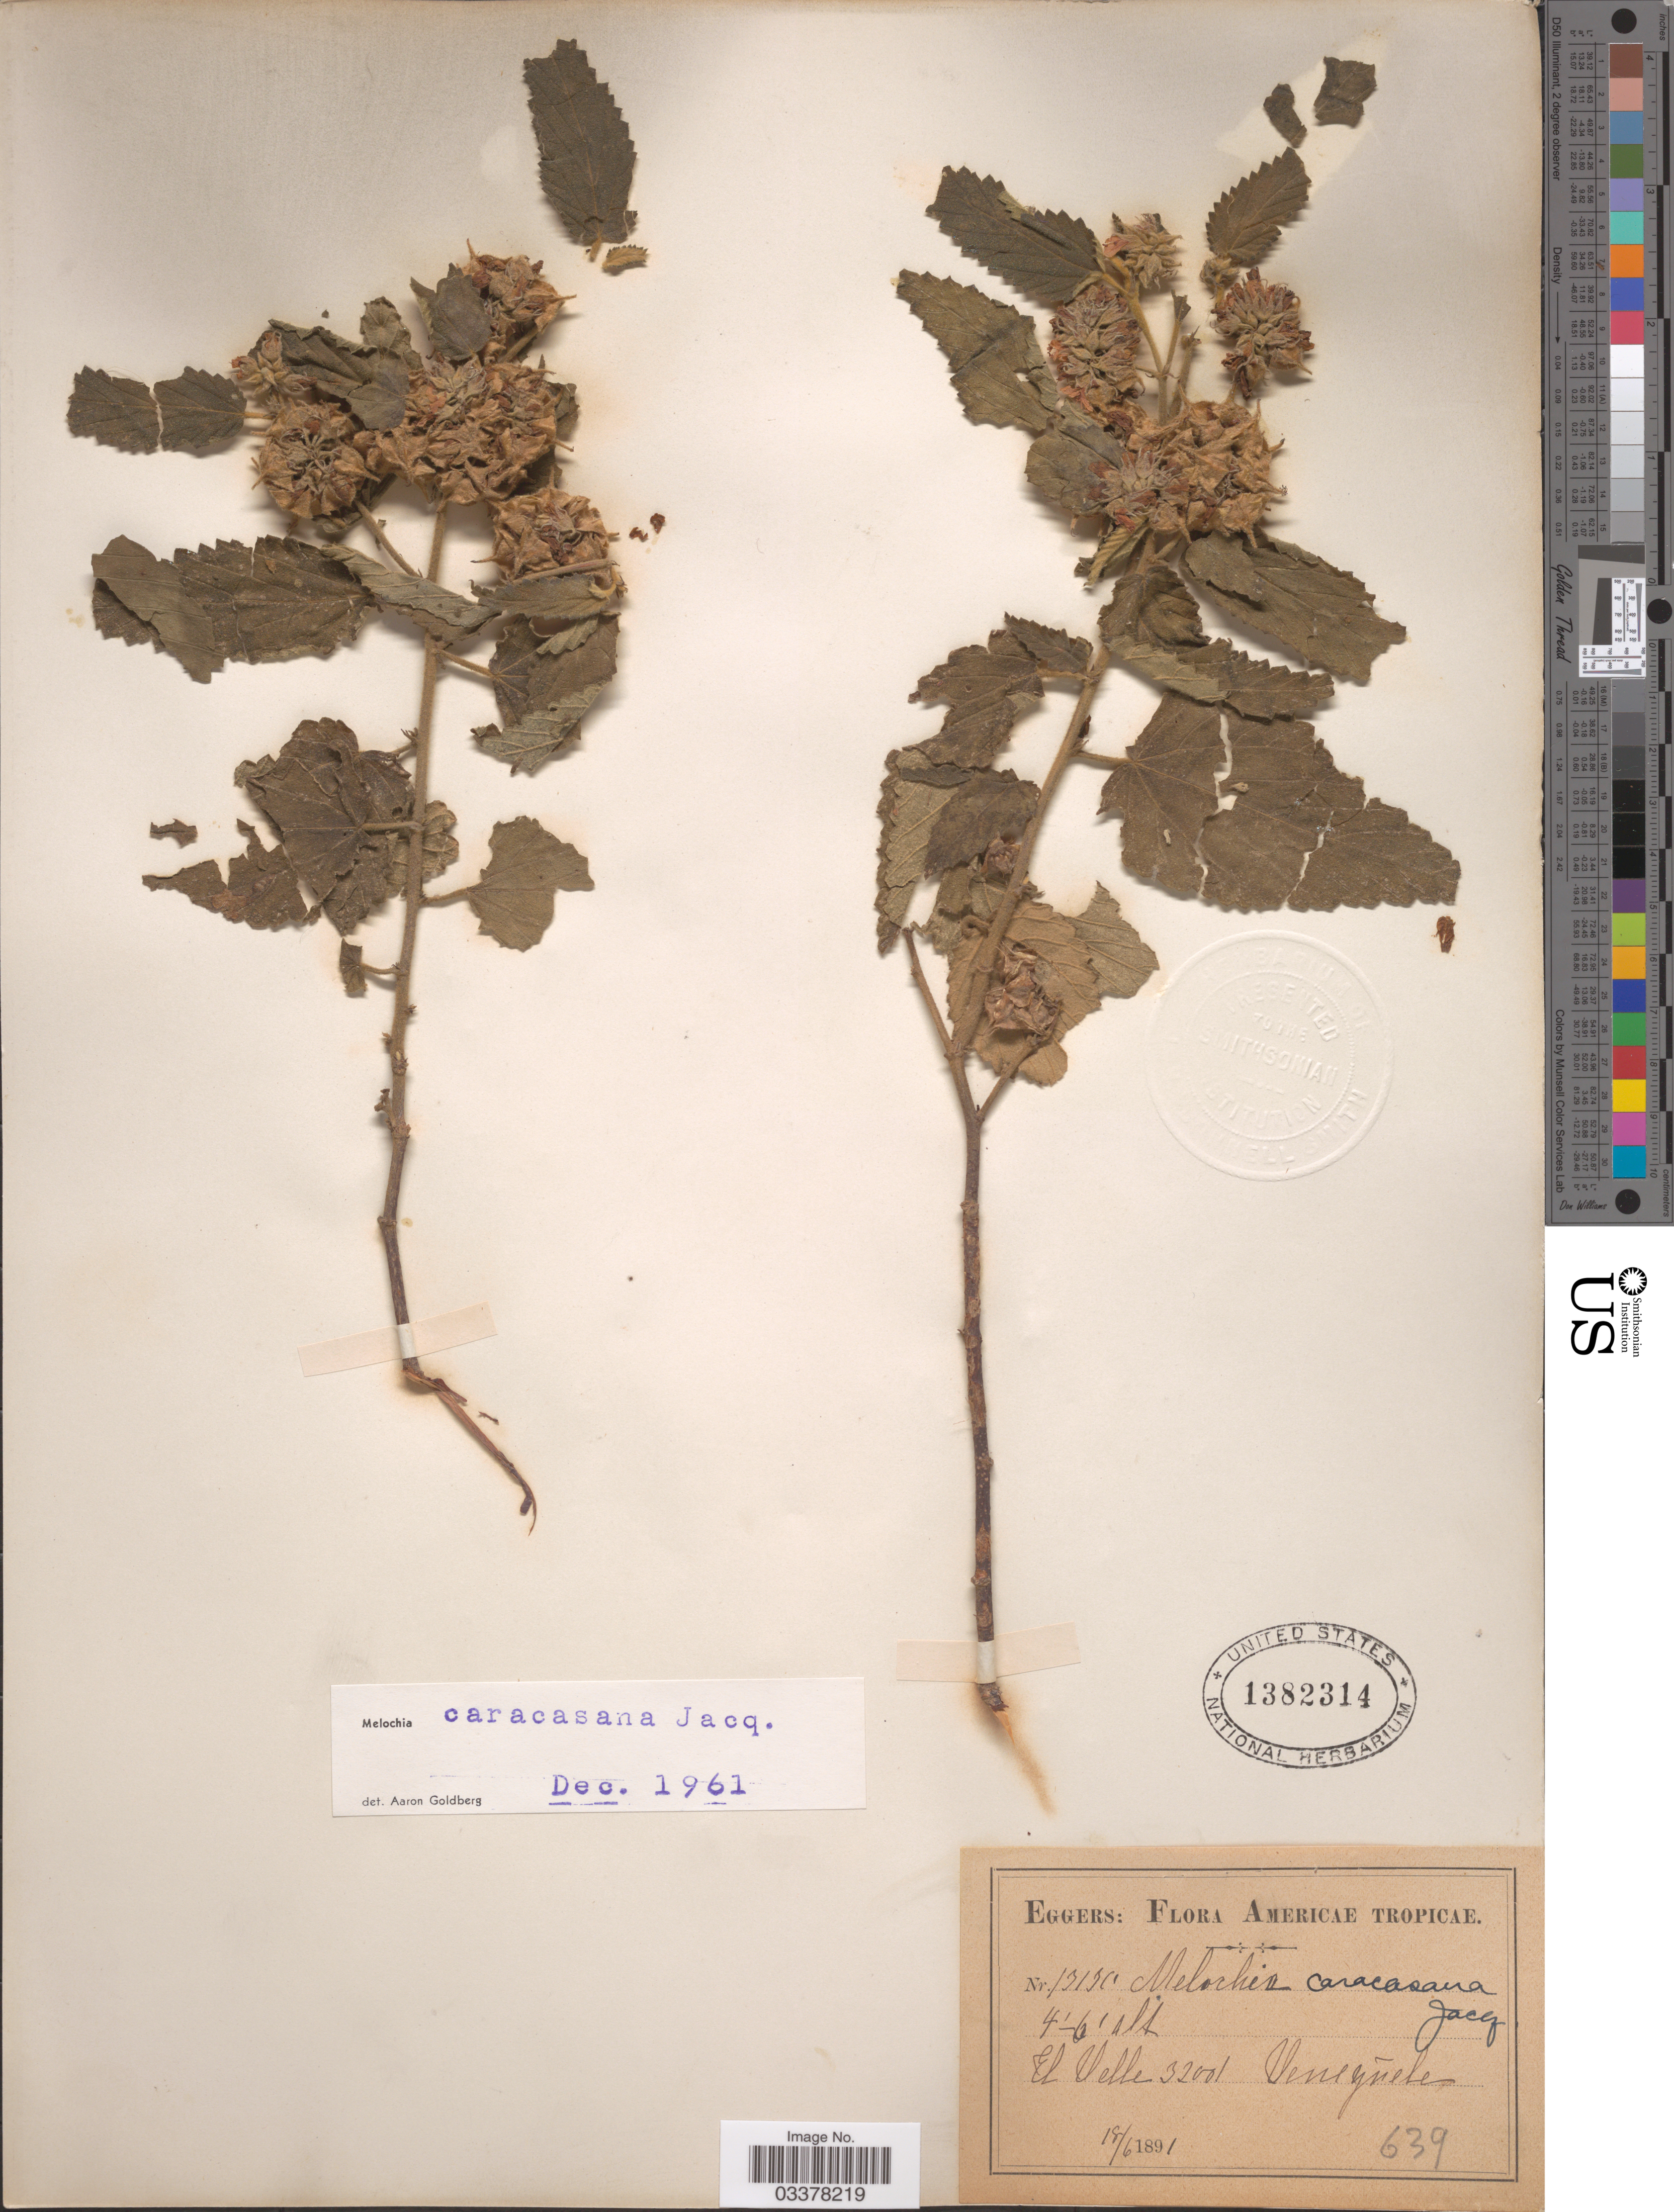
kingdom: Plantae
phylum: Tracheophyta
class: Magnoliopsida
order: Malvales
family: Malvaceae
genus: Melochia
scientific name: Melochia caracasana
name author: Jacq.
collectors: -. Eggers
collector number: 13130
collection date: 1891-06-18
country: Venezuela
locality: Americae Tropicae. El Valle.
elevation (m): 975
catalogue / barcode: US 1382314